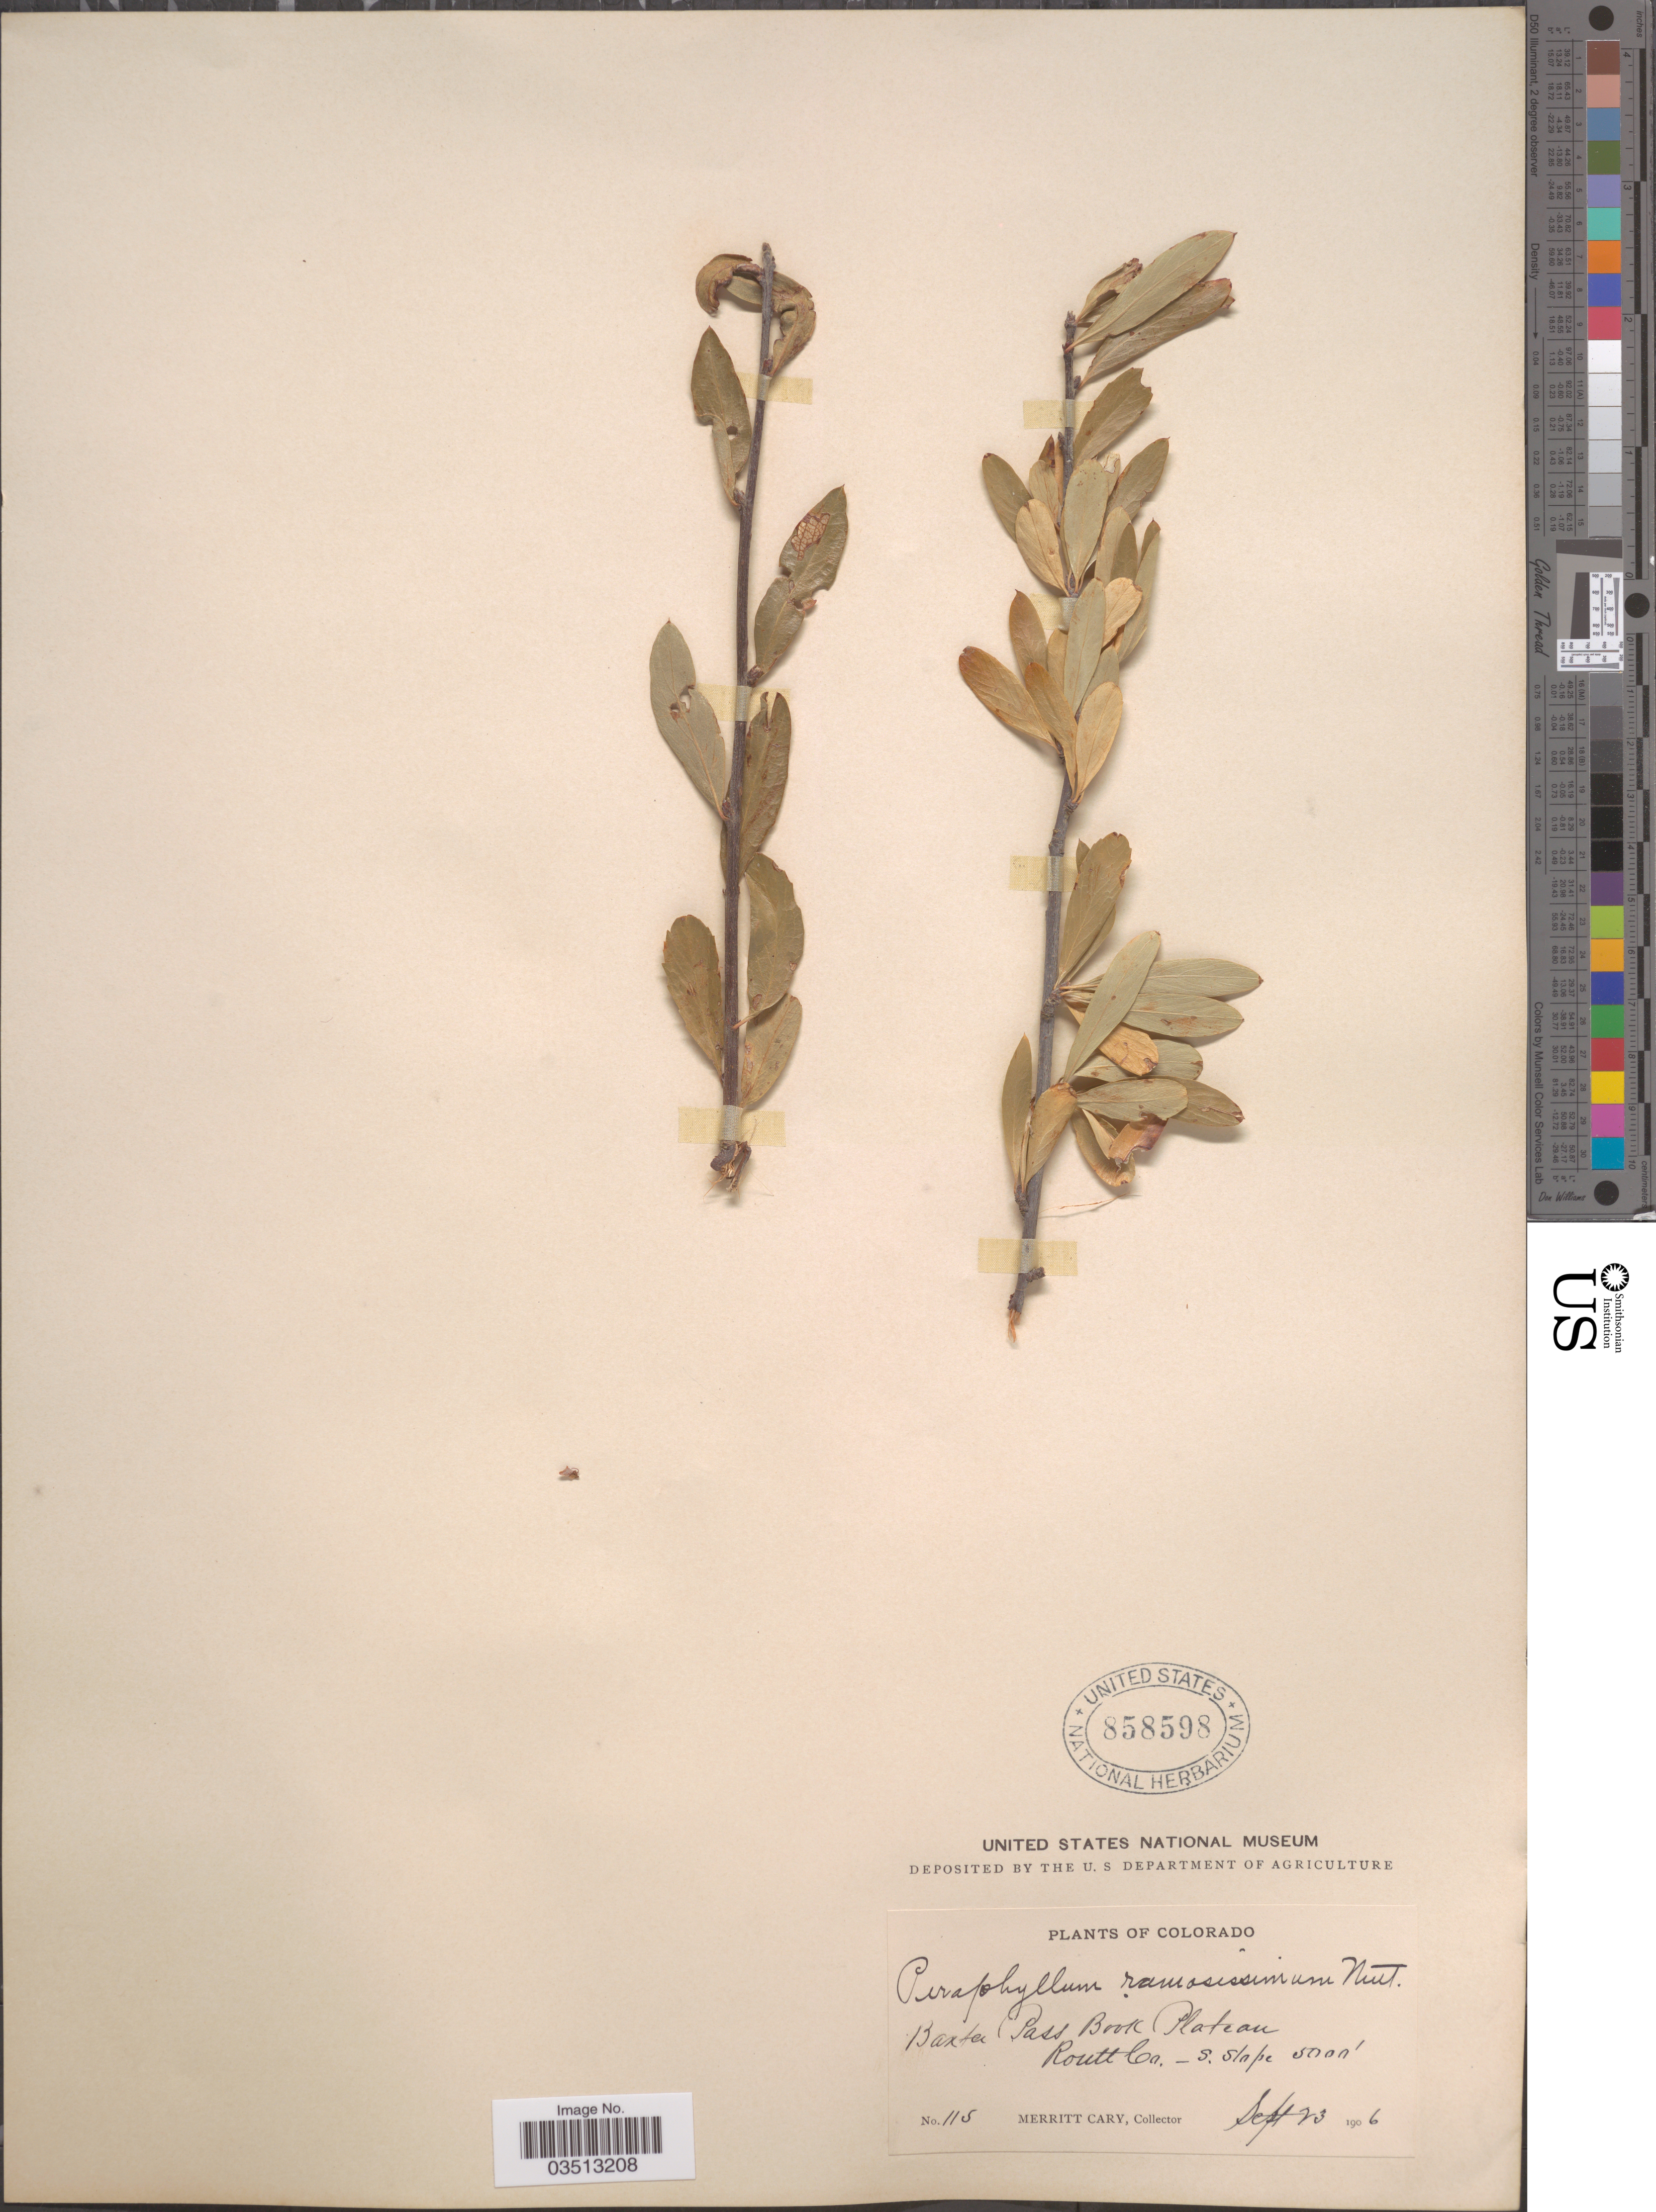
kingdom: Plantae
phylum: Tracheophyta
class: Magnoliopsida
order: Rosales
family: Rosaceae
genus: Peraphyllum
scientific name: Peraphyllum ramosissimum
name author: Nutt.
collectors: M. Cary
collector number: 115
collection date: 1906-09-23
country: United States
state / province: Colorado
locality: Baxta Pass Book Plateau. Routt Co. - S. Slope.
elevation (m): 1524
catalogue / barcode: US 858598